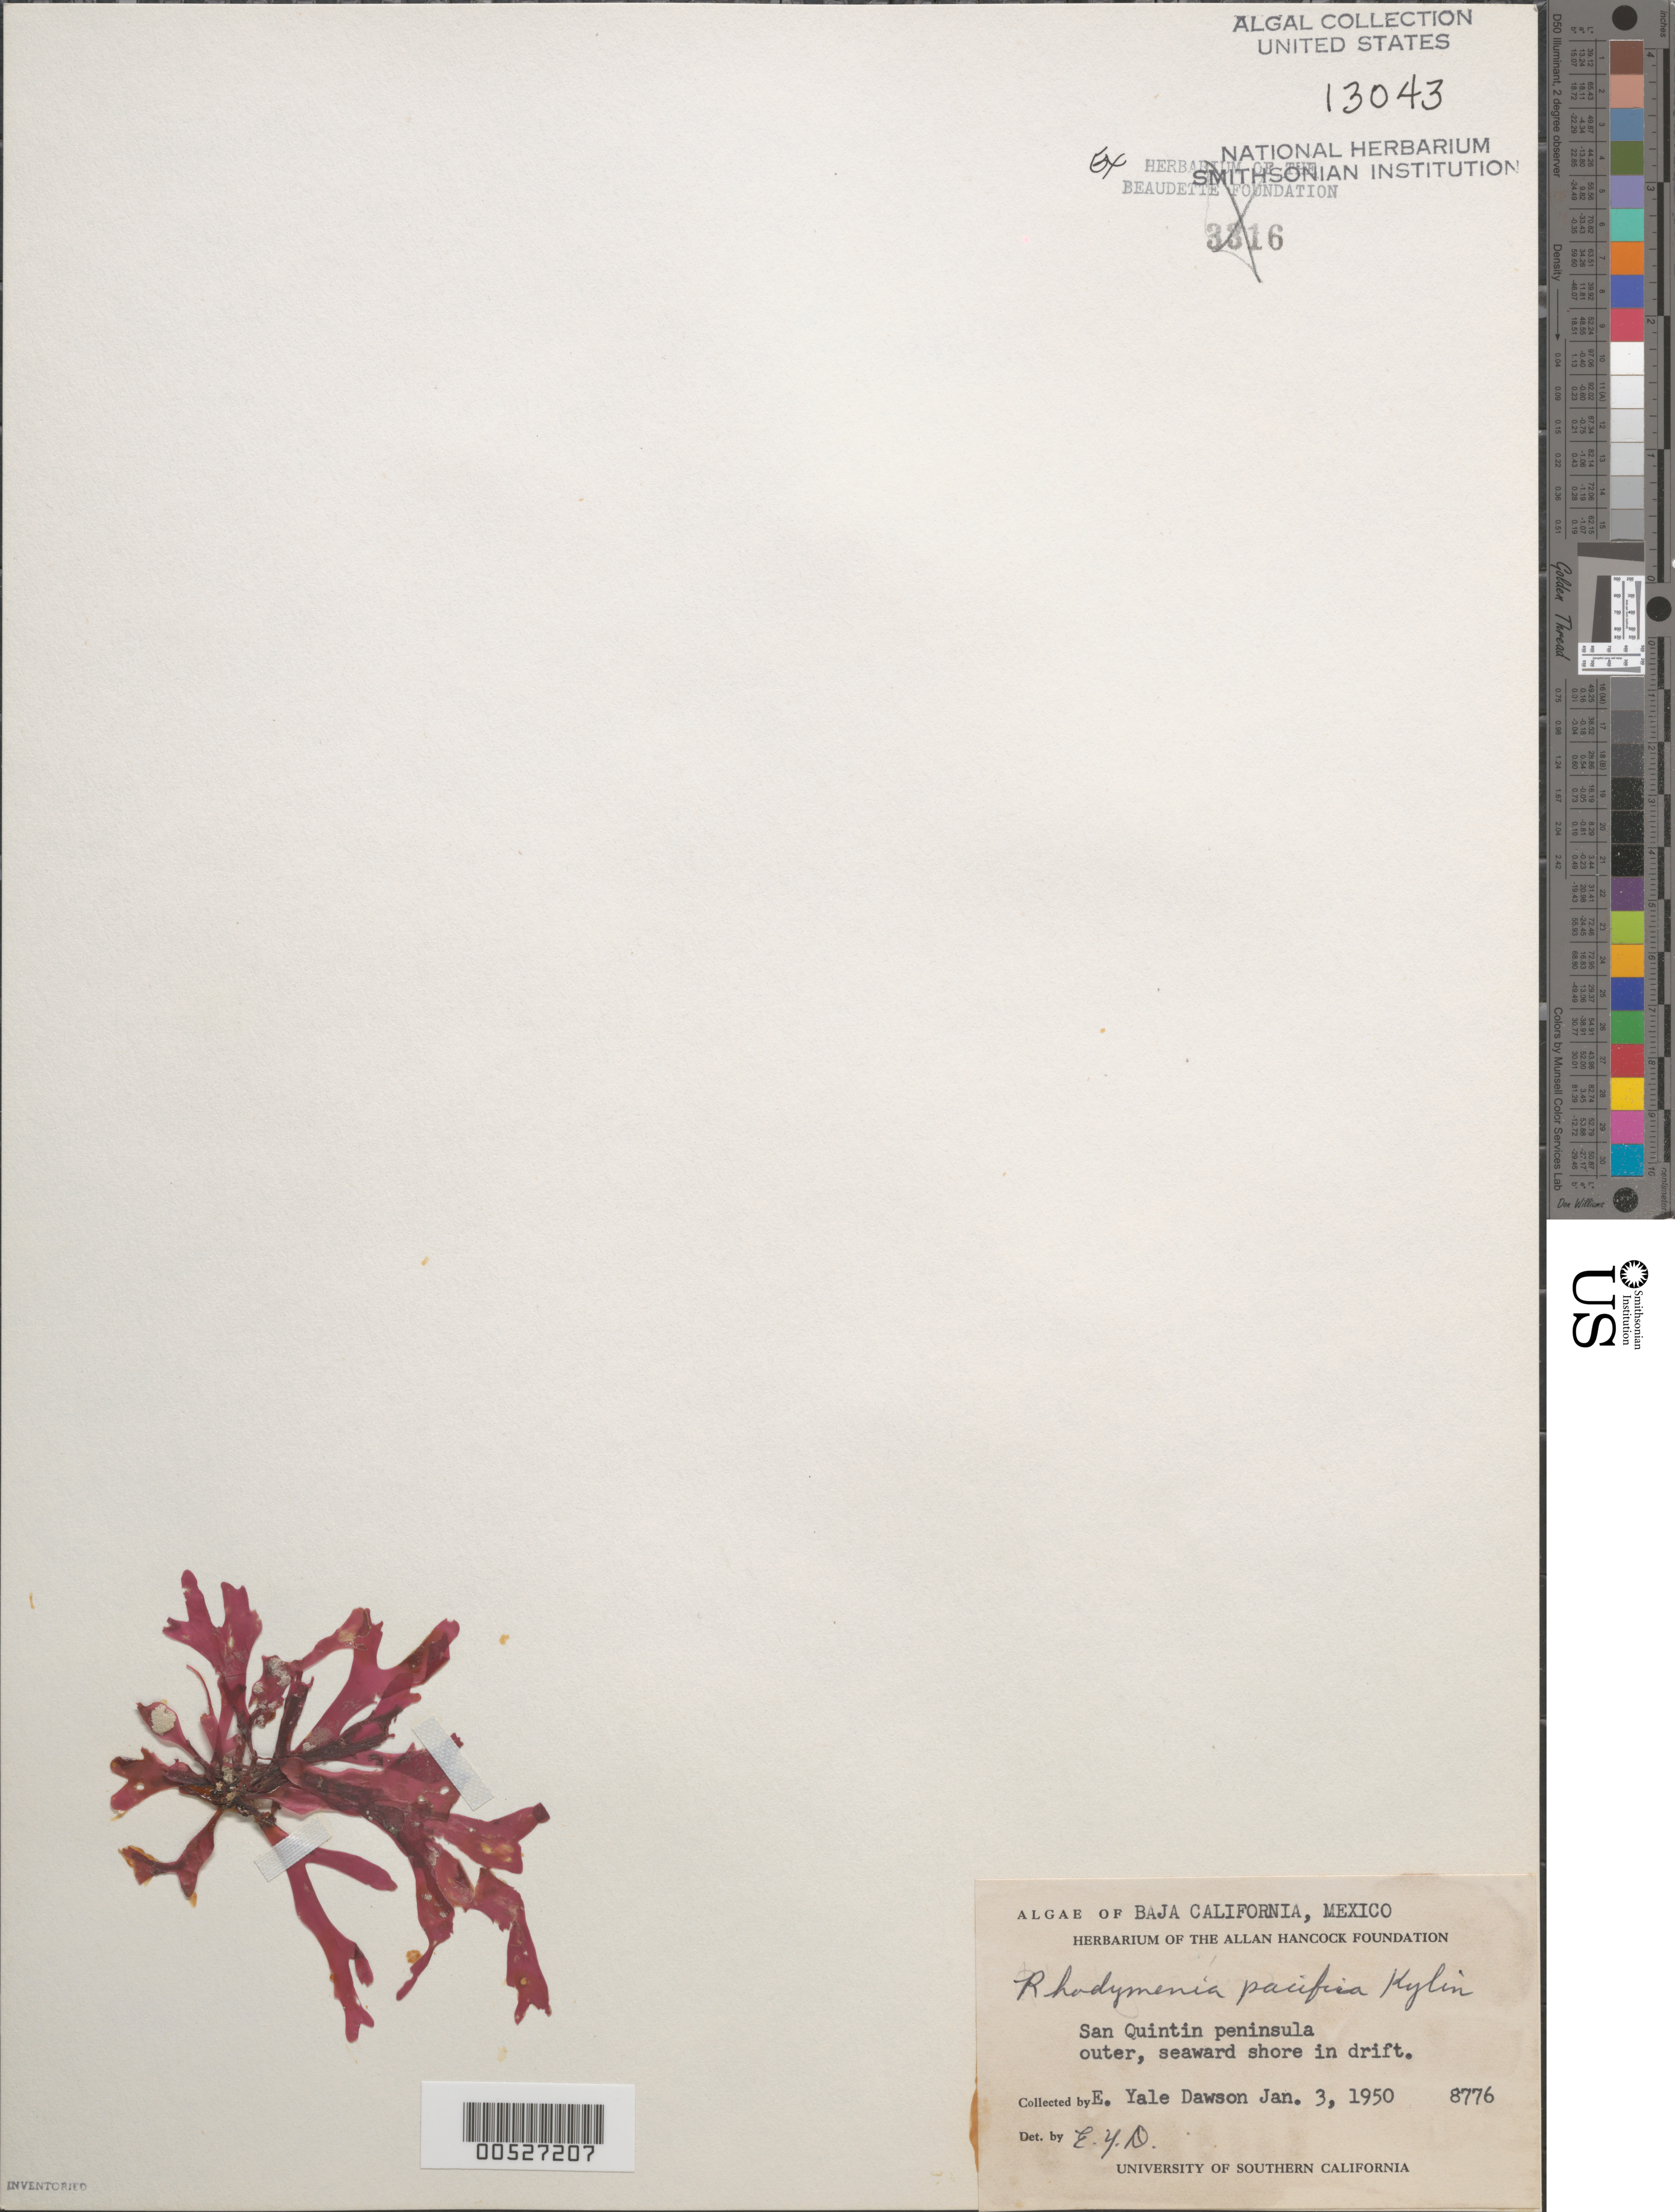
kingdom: Plantae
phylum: Rhodophyta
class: Florideophyceae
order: Rhodymeniales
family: Rhodymeniaceae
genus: Rhodymenia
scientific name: Rhodymenia pacifica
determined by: Dawson, E. Y.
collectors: E. Y. Dawson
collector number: EYD 8776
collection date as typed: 03 Jan 1950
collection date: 1950-01-03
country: Mexico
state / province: Baja California Norte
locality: San Quintin Peninsula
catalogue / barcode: US 13043